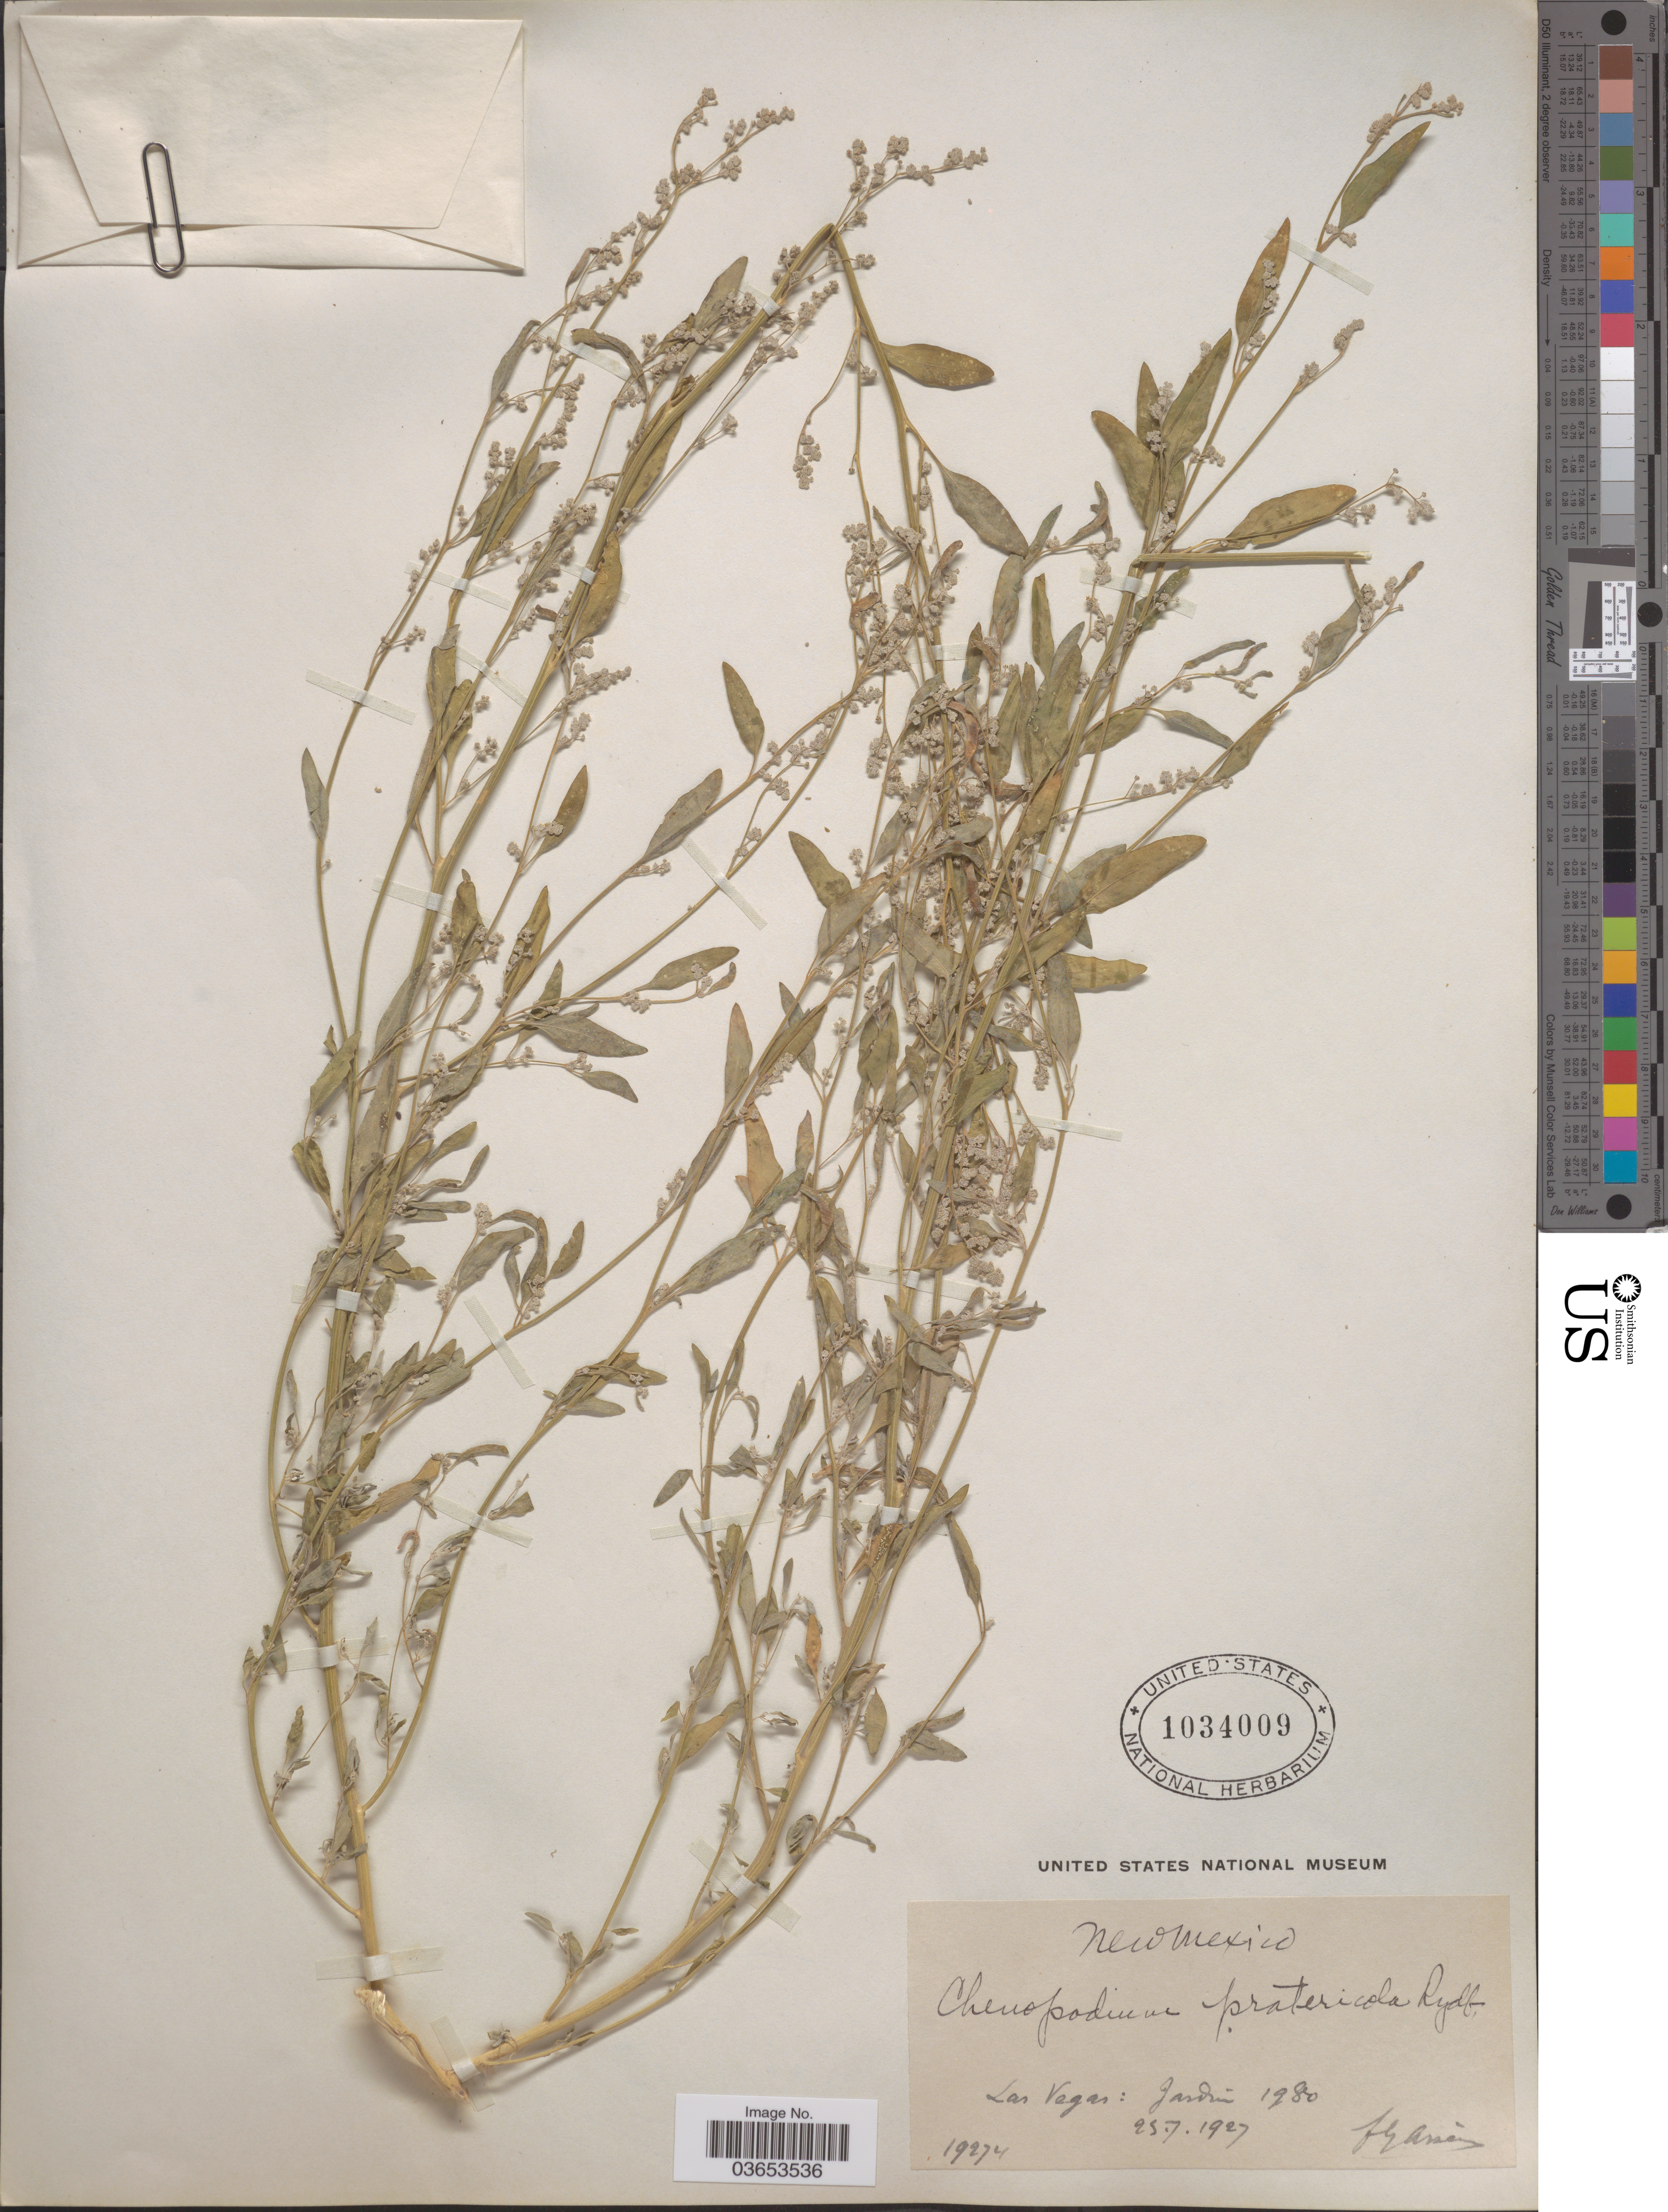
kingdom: Plantae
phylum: Tracheophyta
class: Magnoliopsida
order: Caryophyllales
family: Amaranthaceae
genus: Chenopodium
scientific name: Chenopodium leptophyllum var. leptophylloides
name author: (Murr) Thell. & Aellen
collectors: F. Arsène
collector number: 19274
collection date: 1927-07-25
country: United States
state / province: New Mexico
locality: Las Vegas: Jardin.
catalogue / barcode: US 1034009